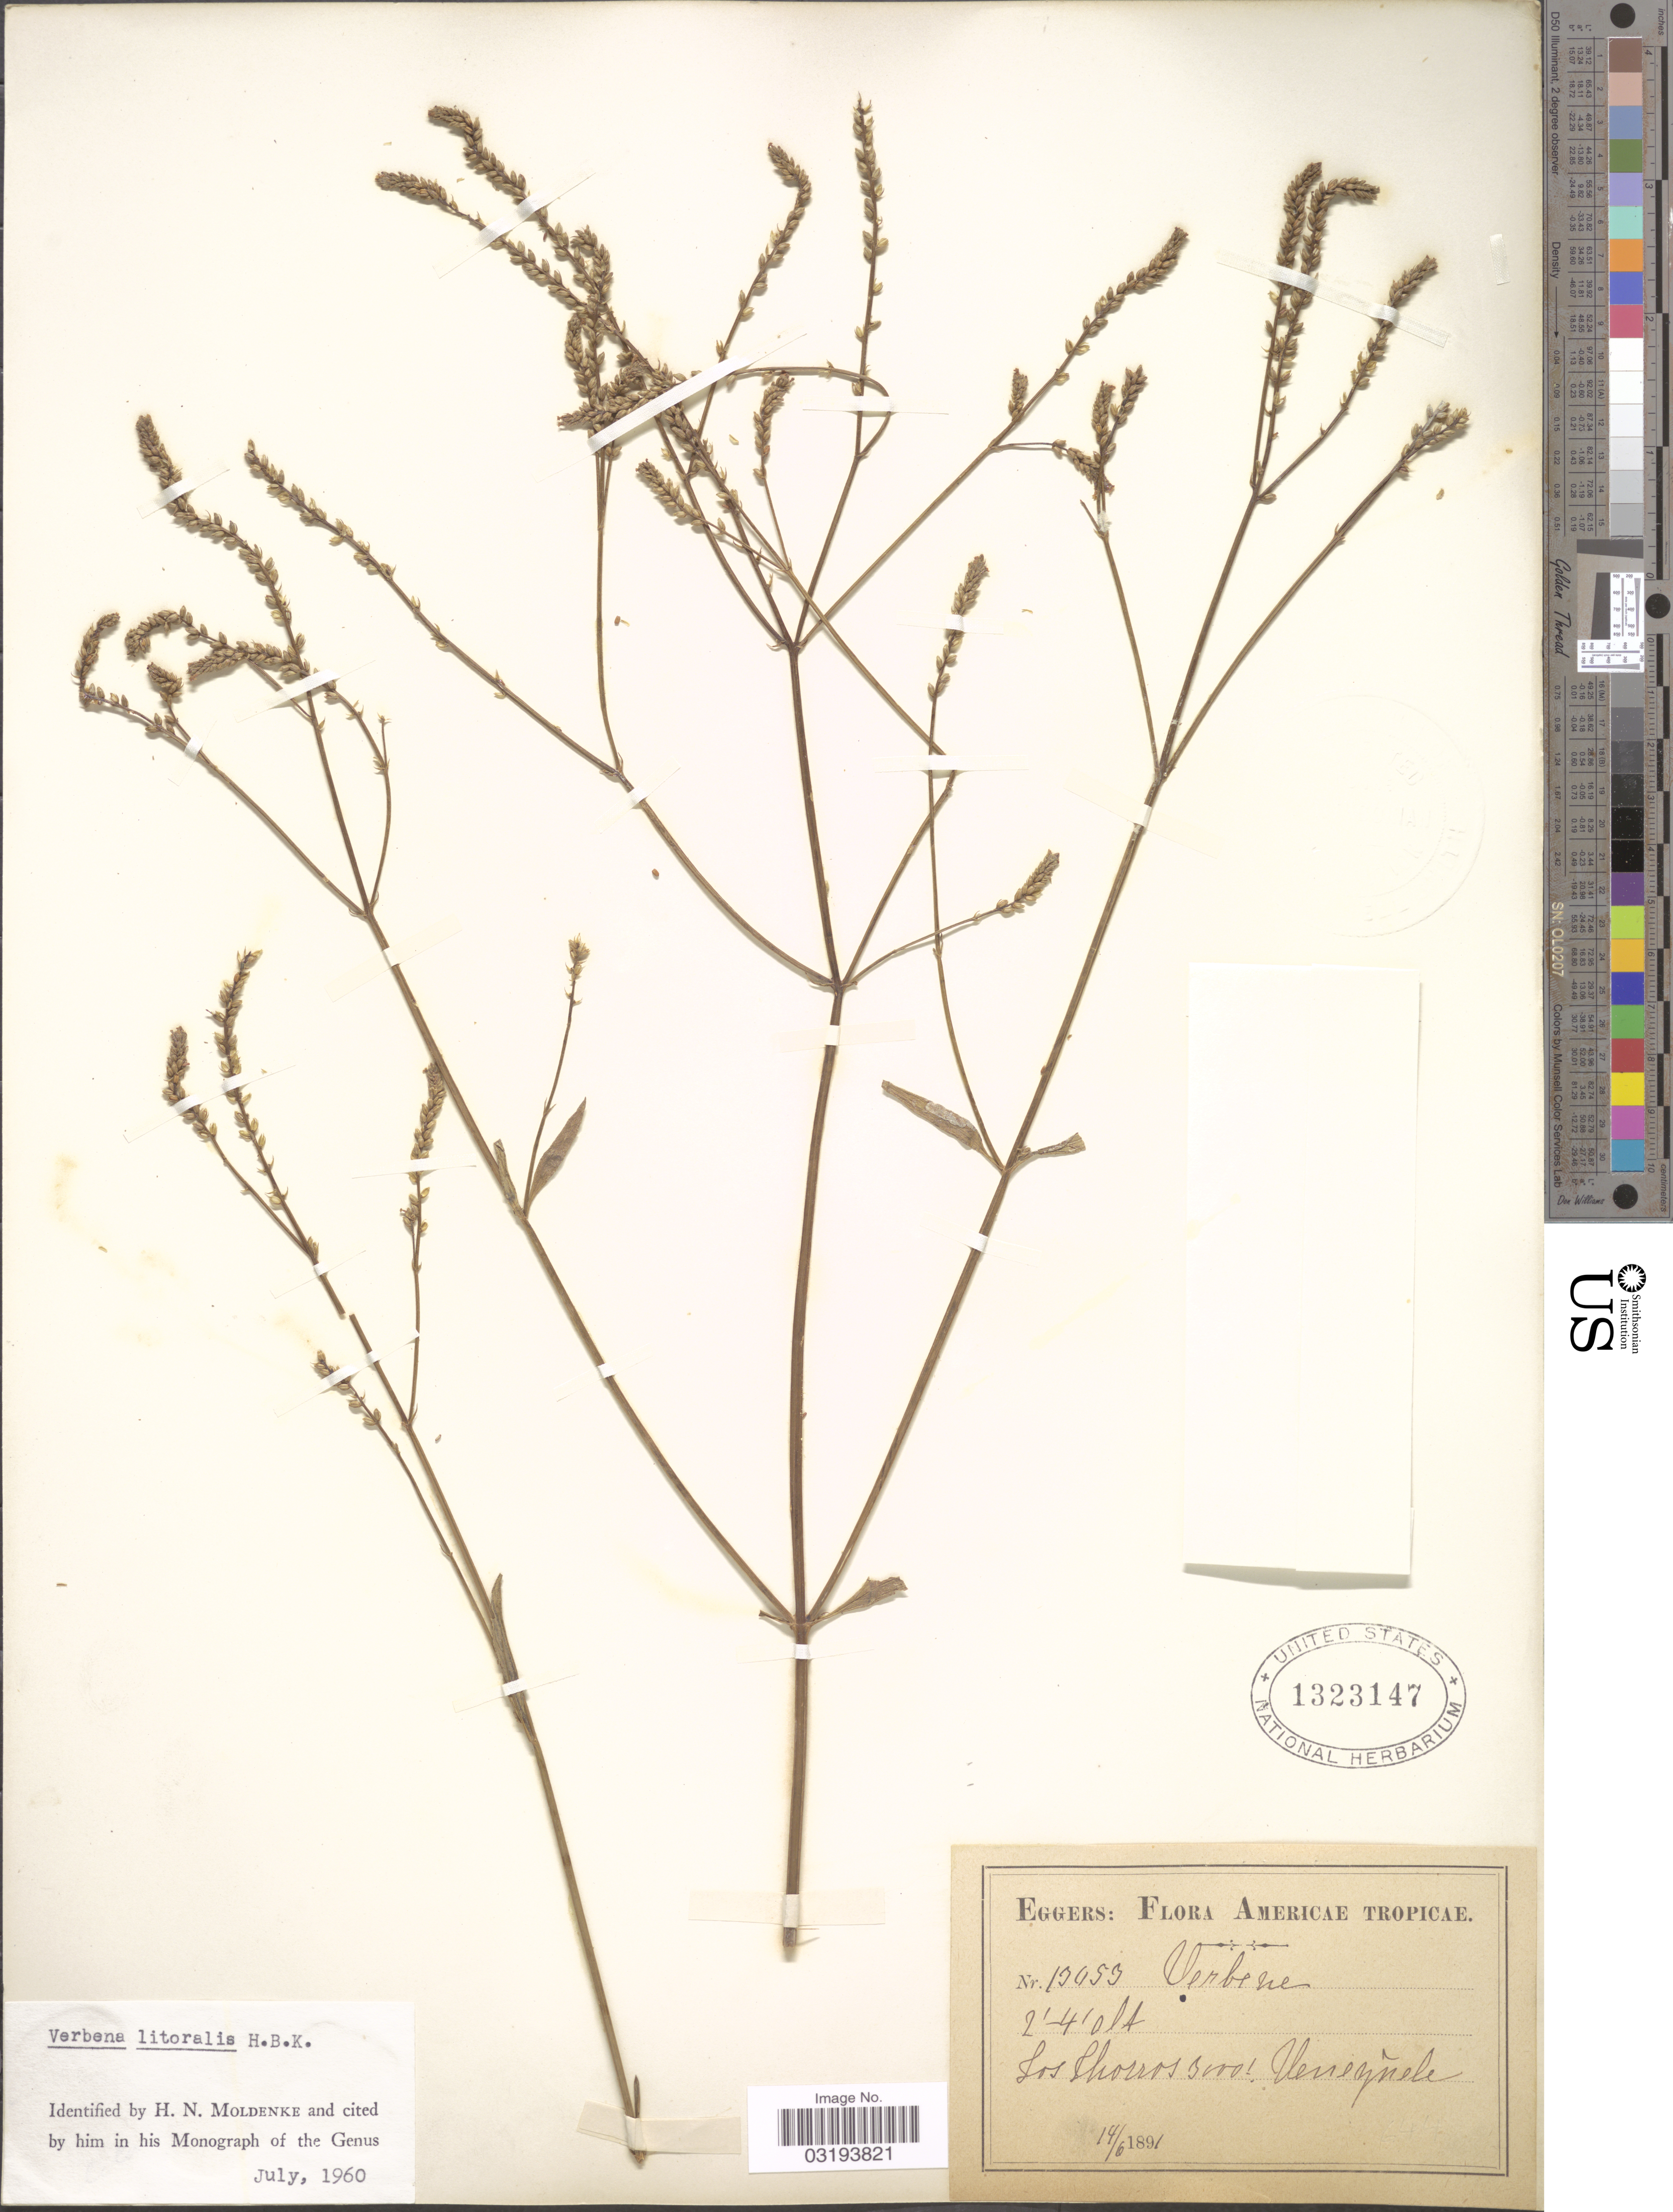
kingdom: Plantae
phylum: Tracheophyta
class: Magnoliopsida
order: Lamiales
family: Verbenaceae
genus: Verbena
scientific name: Verbena litoralis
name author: Kunth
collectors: -. Eggers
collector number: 13053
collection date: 1891-06-14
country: Venezuela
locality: Los Chorros.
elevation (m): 914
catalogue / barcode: US 1323147